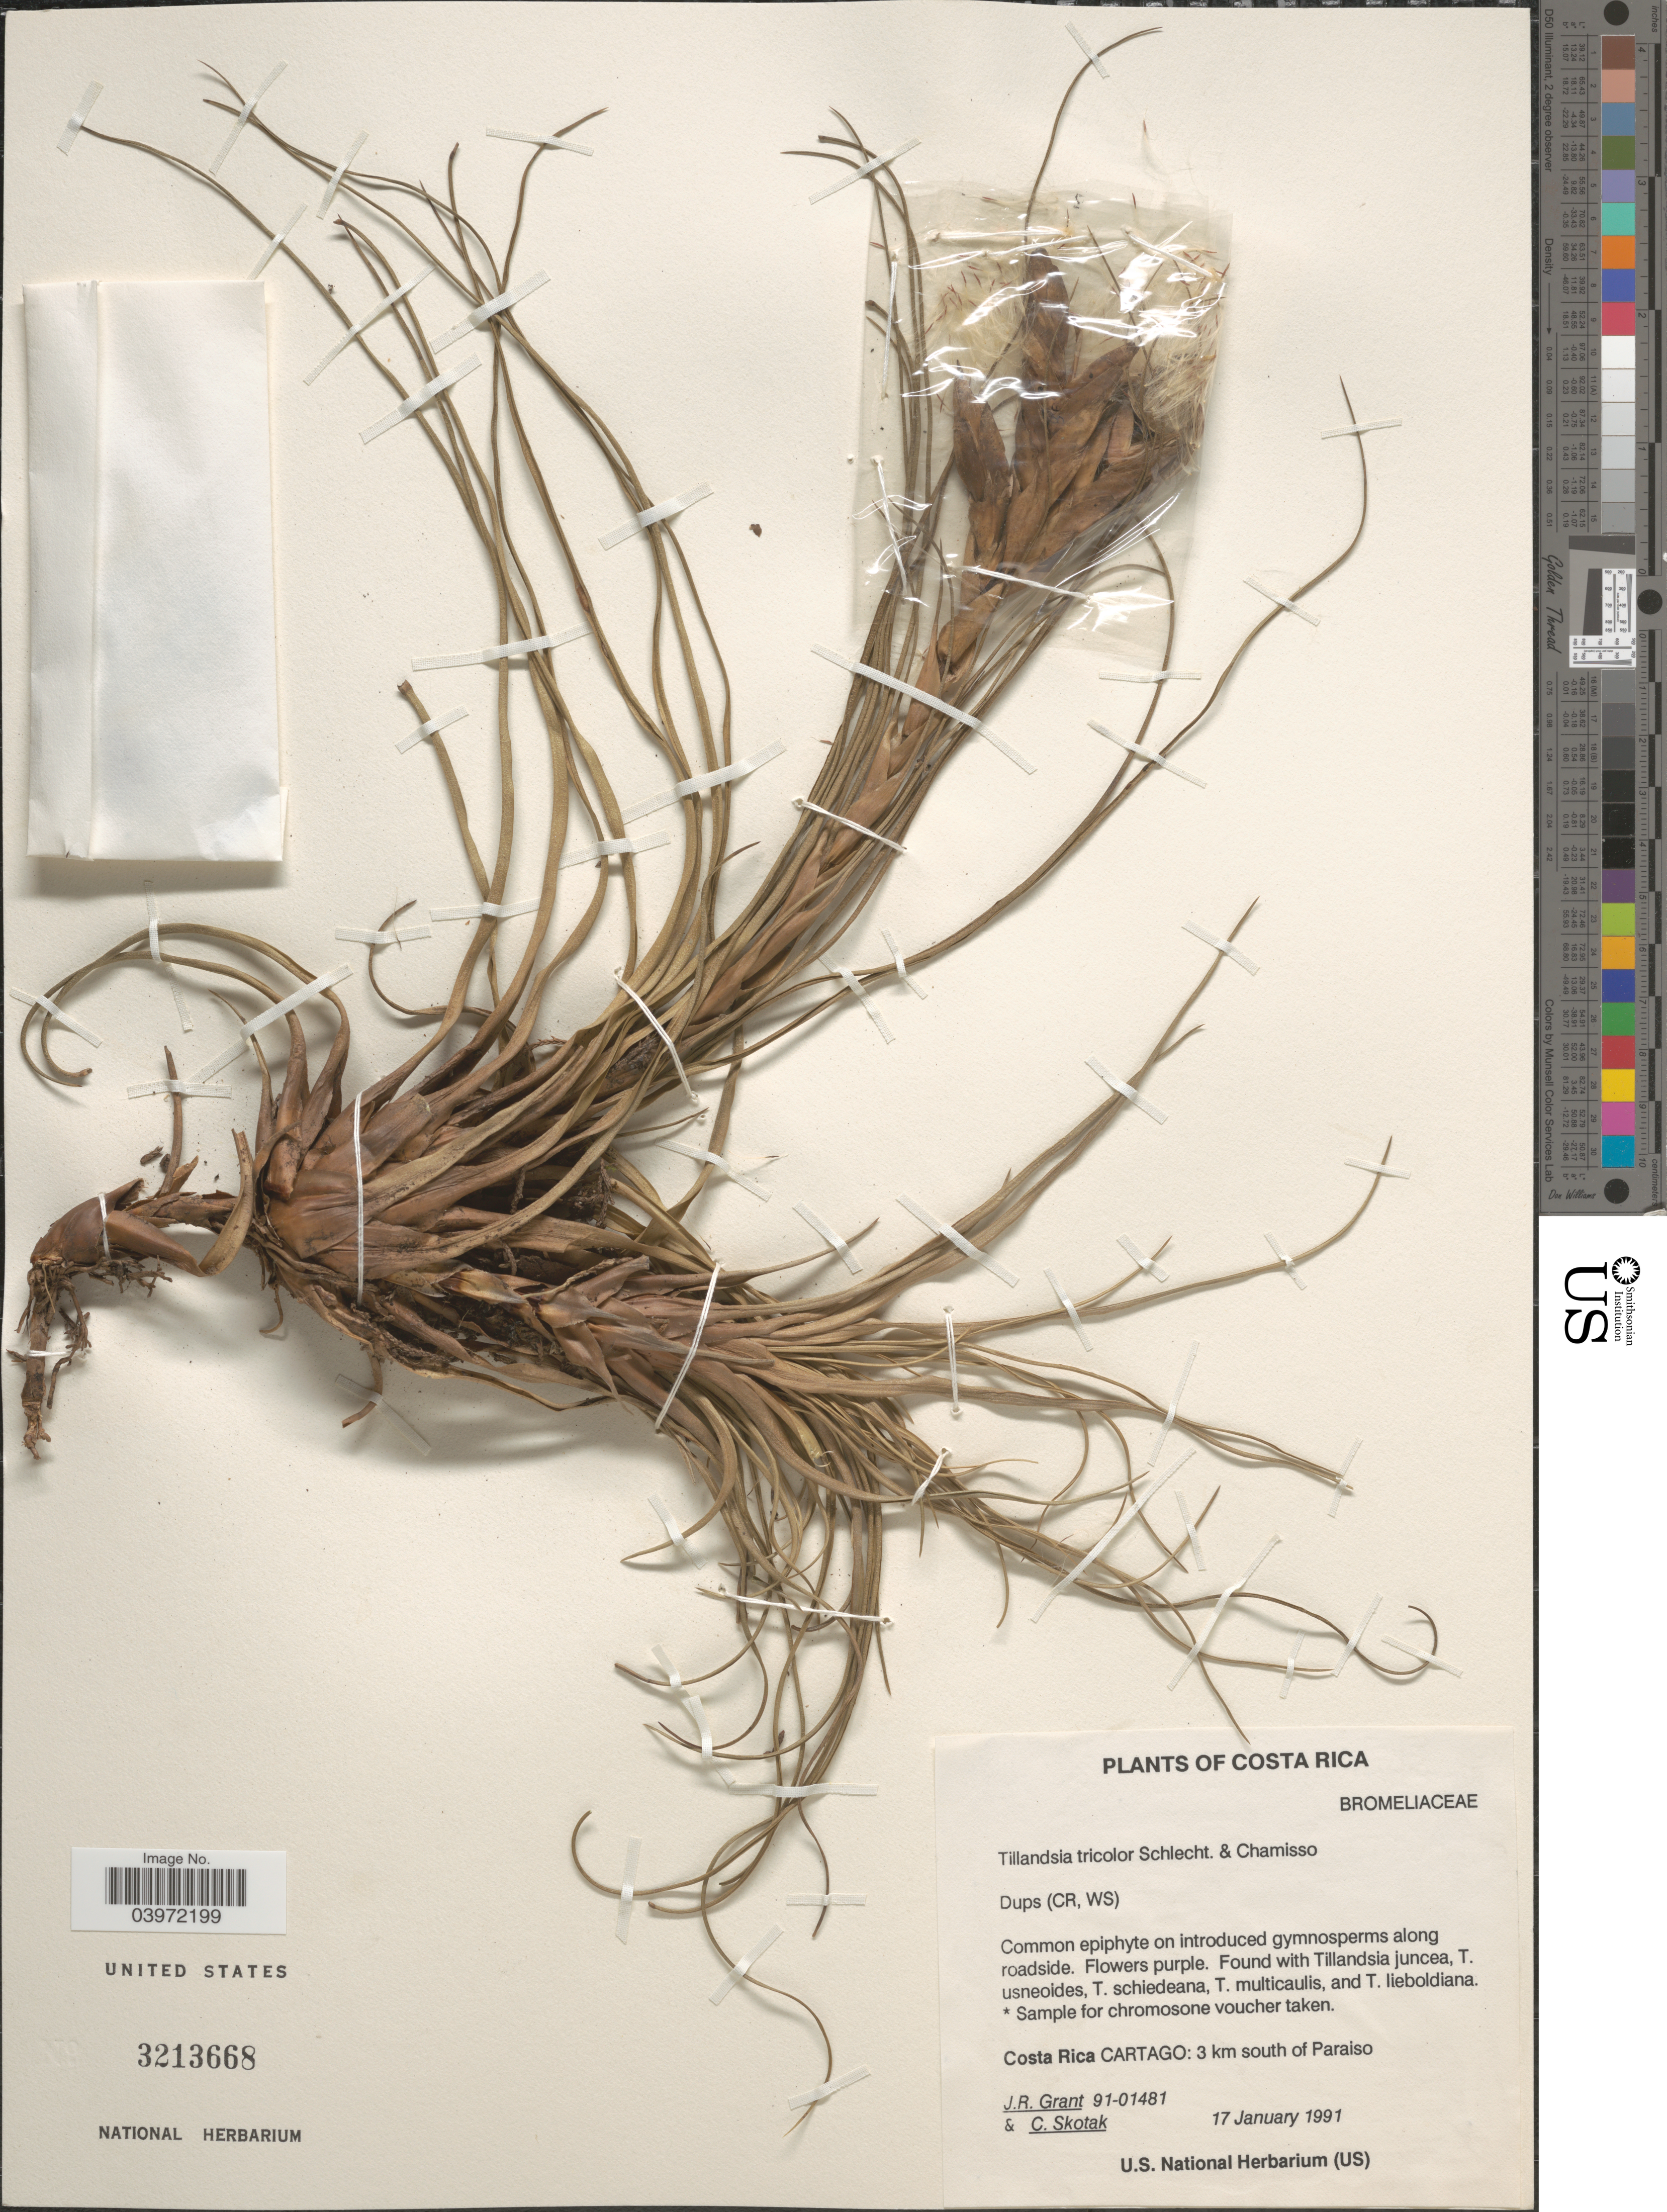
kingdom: Plantae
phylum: Tracheophyta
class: Liliopsida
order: Poales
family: Bromeliaceae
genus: Tillandsia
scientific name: Tillandsia tricolor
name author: Schltdl. & Cham.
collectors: J. Grant & C. Skotak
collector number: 91-01481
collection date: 1991-01-17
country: Costa Rica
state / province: Cartago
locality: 3 km south of Paraiso.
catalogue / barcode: US 3213668